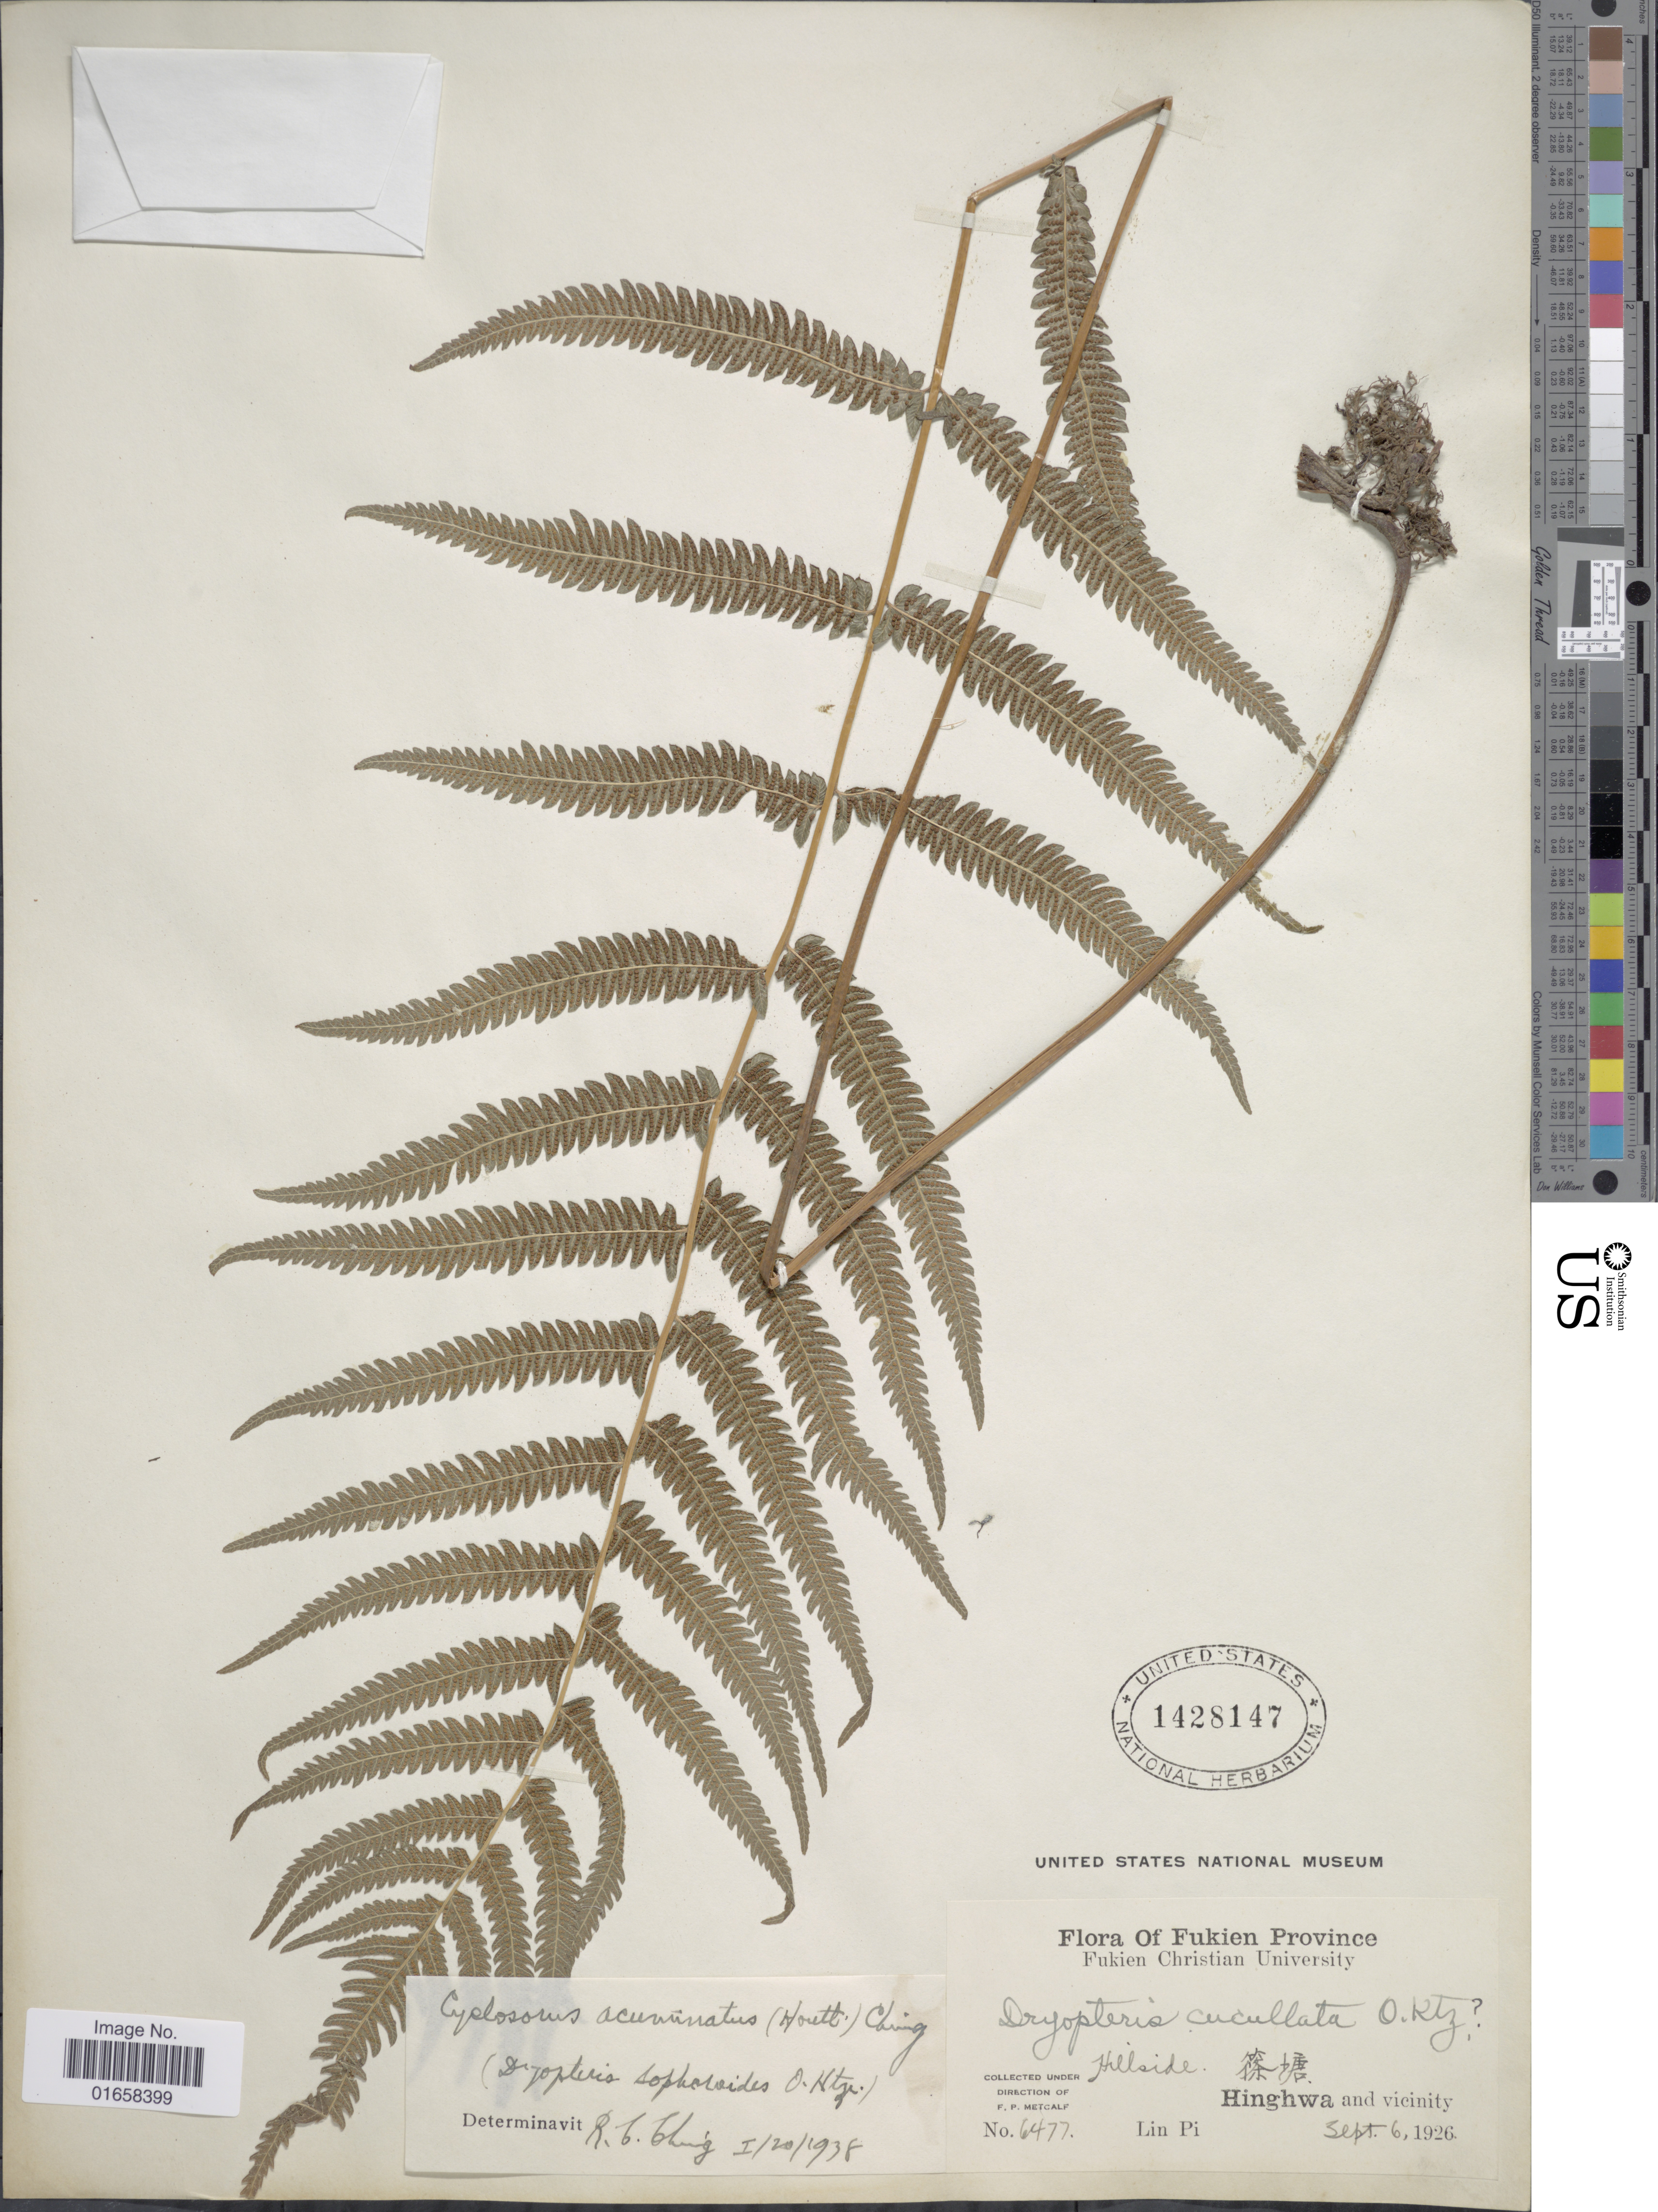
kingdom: Plantae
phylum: Tracheophyta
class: Polypodiopsida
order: Polypodiales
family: Thelypteridaceae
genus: Christella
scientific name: Christella acuminata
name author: (Houtt.) H. Lév.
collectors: L. Pi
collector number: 6477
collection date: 1926-09-06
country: China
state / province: Fujian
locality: Fukien Province. Hinghwa and vicinity.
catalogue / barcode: US 1428147